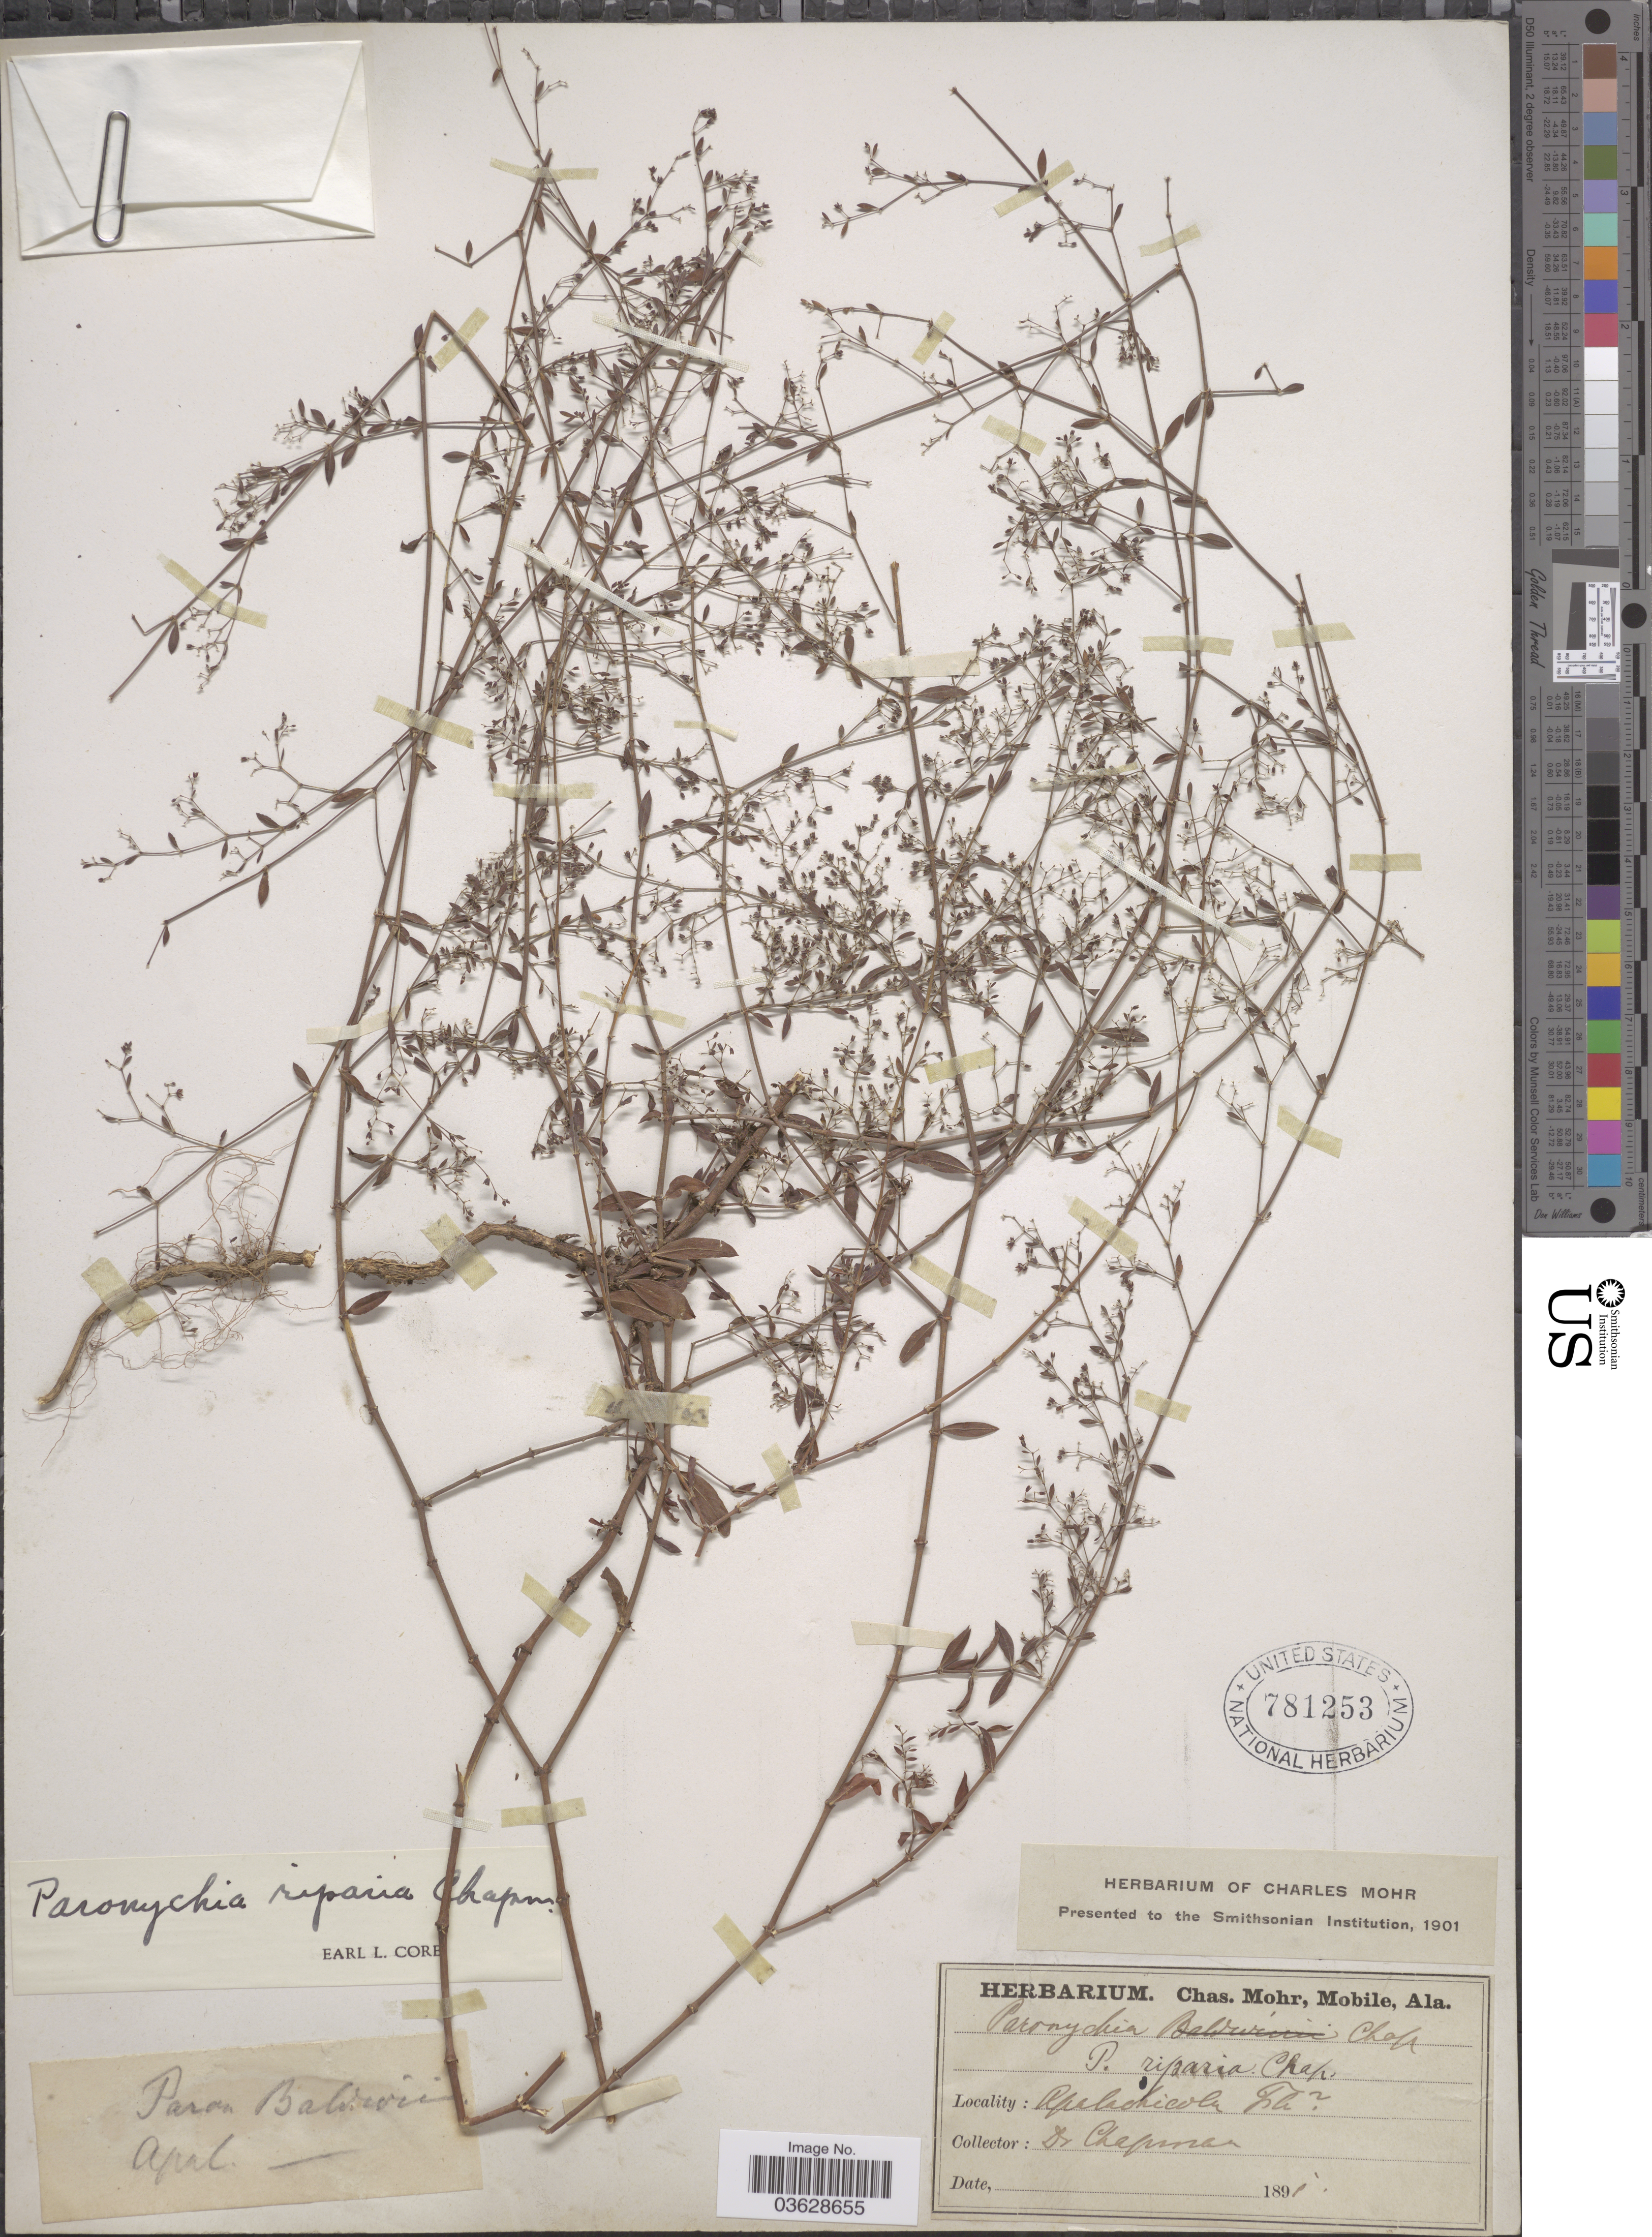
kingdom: Plantae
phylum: Tracheophyta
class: Magnoliopsida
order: Caryophyllales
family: Caryophyllaceae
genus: Paronychia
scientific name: Paronychia baldwinii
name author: (A. Gray & Torr.) Fenzl ex Walp.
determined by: Strong, Mark T., (BOT), Smithsonian Institution - National Museum of Natural History (UNITED STATES)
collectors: A. Chapman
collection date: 1891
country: United States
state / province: Florida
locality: Apalachicola.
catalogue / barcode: US 781253